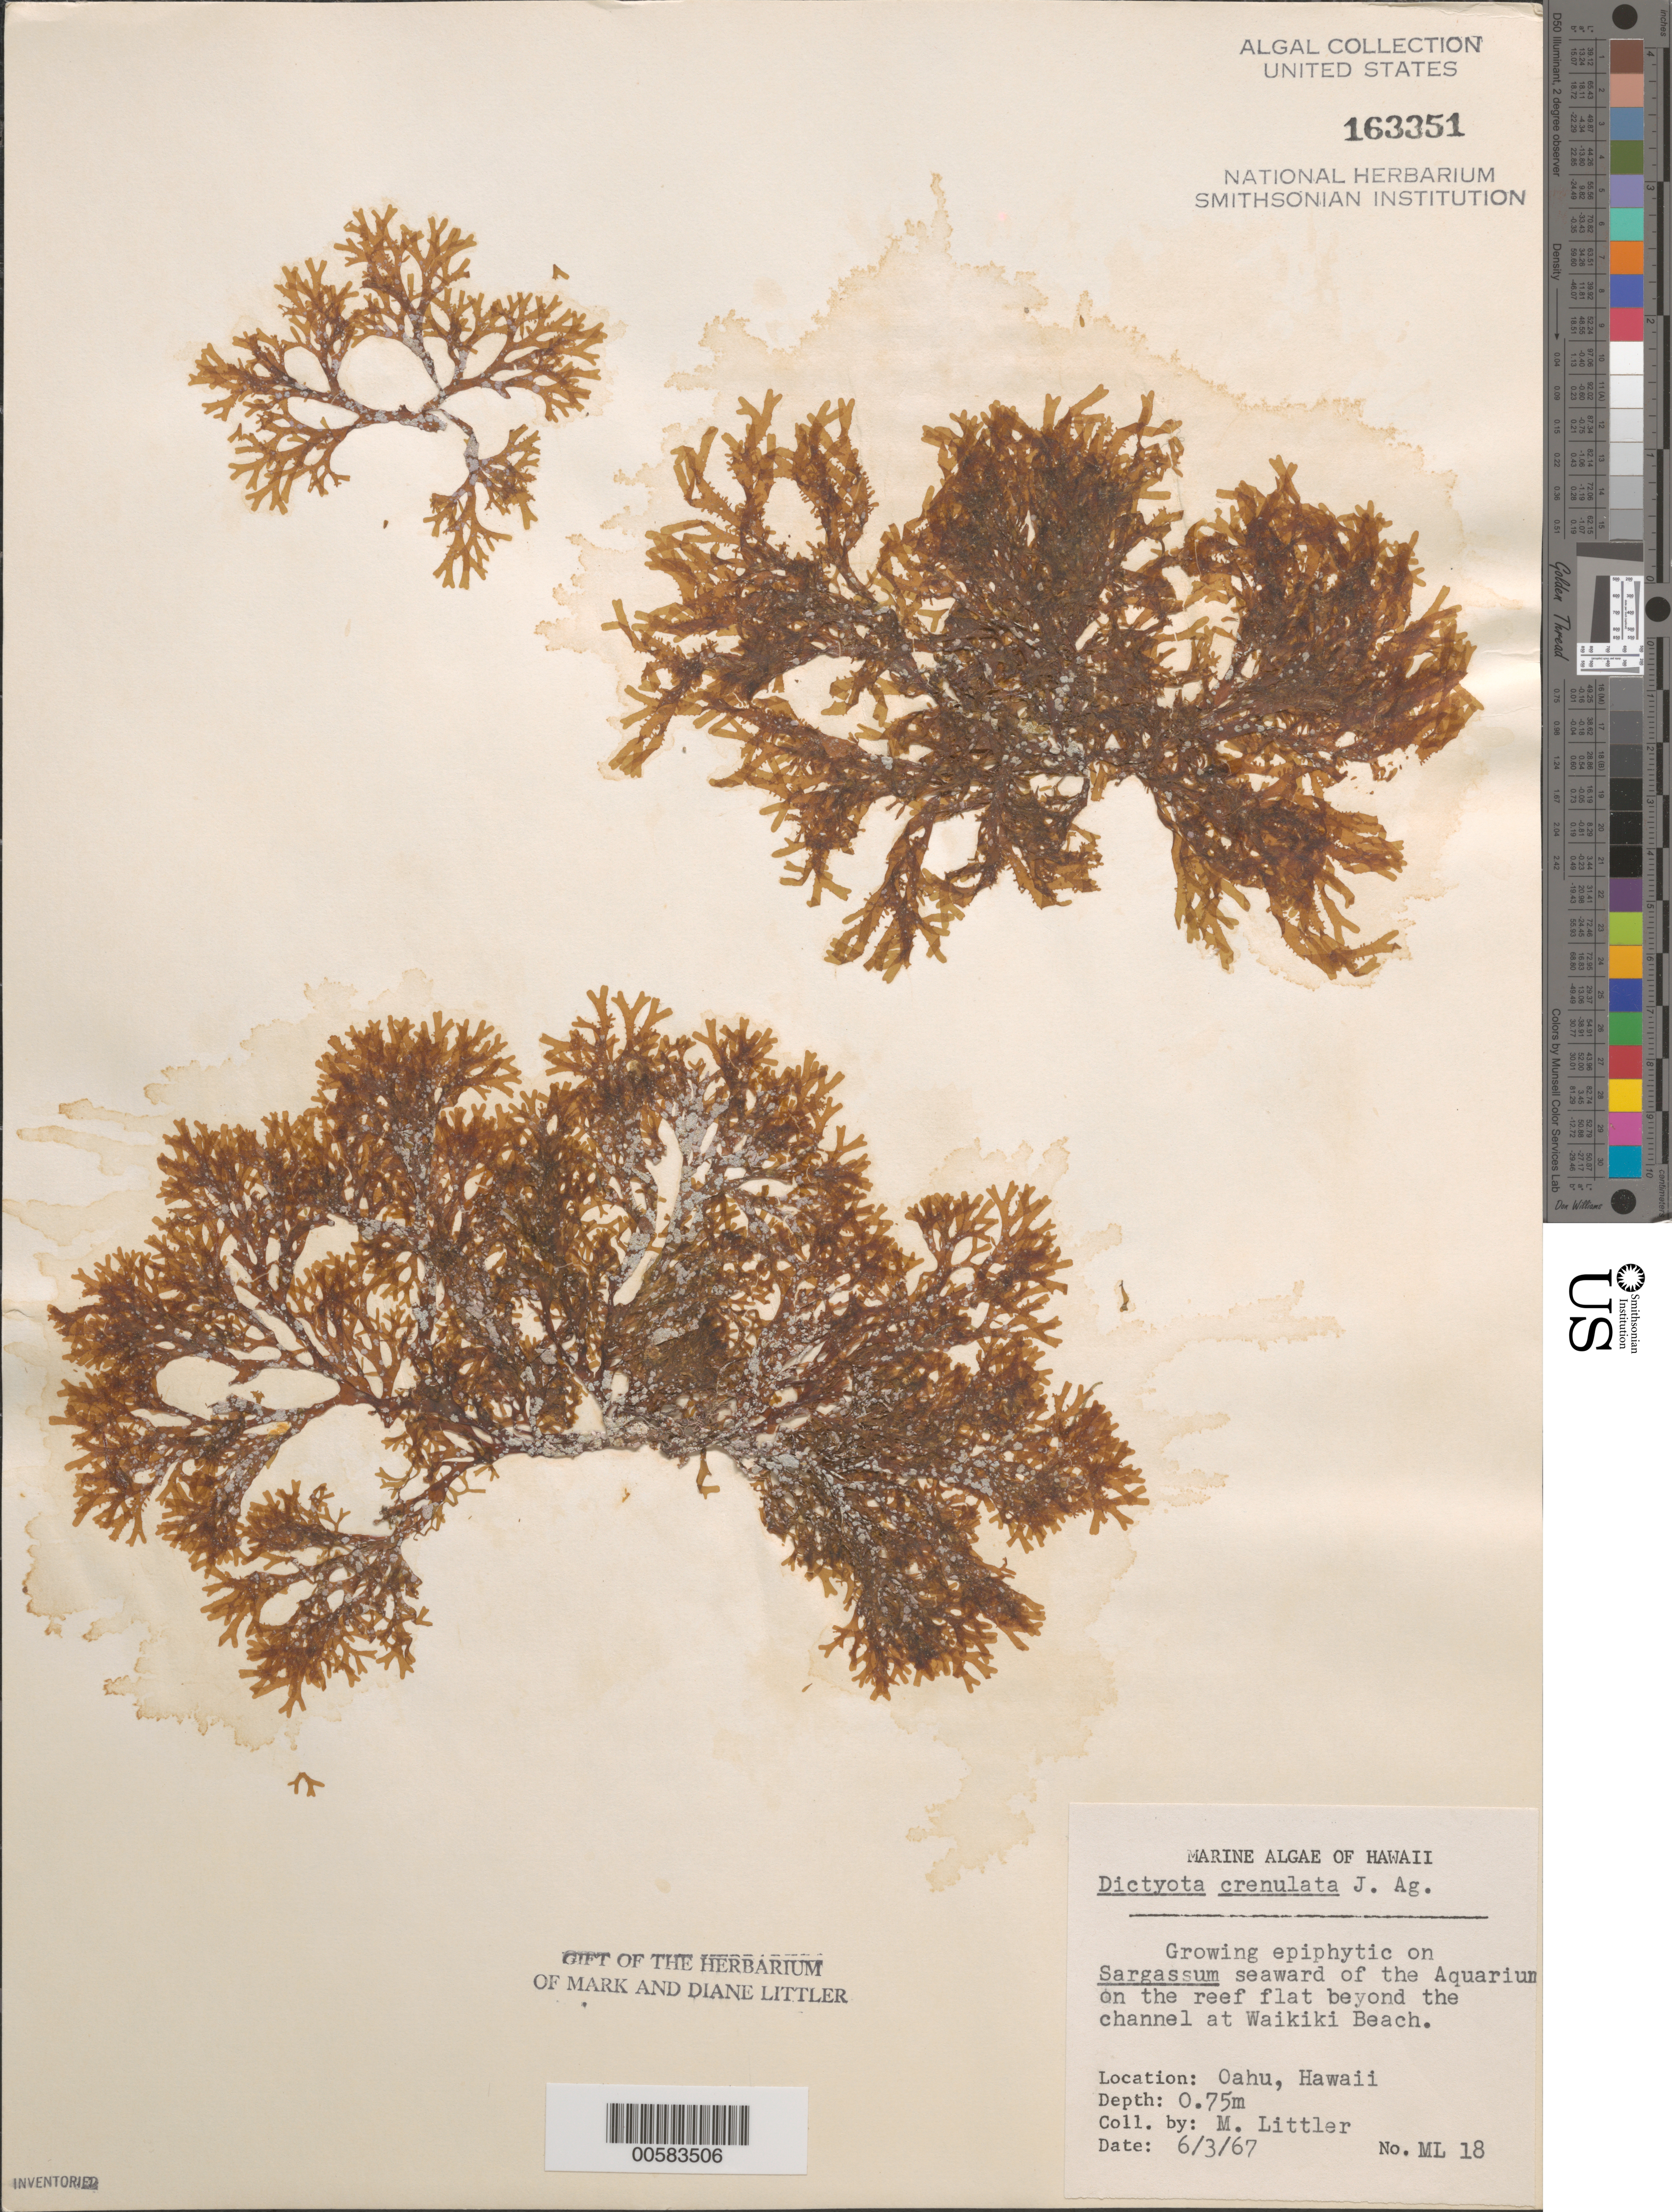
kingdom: Chromista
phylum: Ochrophyta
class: Phaeophyceae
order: Dictyotales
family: Dictyotaceae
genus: Dictyota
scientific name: Dictyota crenulata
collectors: M. M. Littler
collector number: ML 18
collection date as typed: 03 Jun 1967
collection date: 1967-06-03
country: United States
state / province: Hawaii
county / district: Honolulu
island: Oahu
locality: Waikiki Beach near Aquarium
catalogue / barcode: US 163351